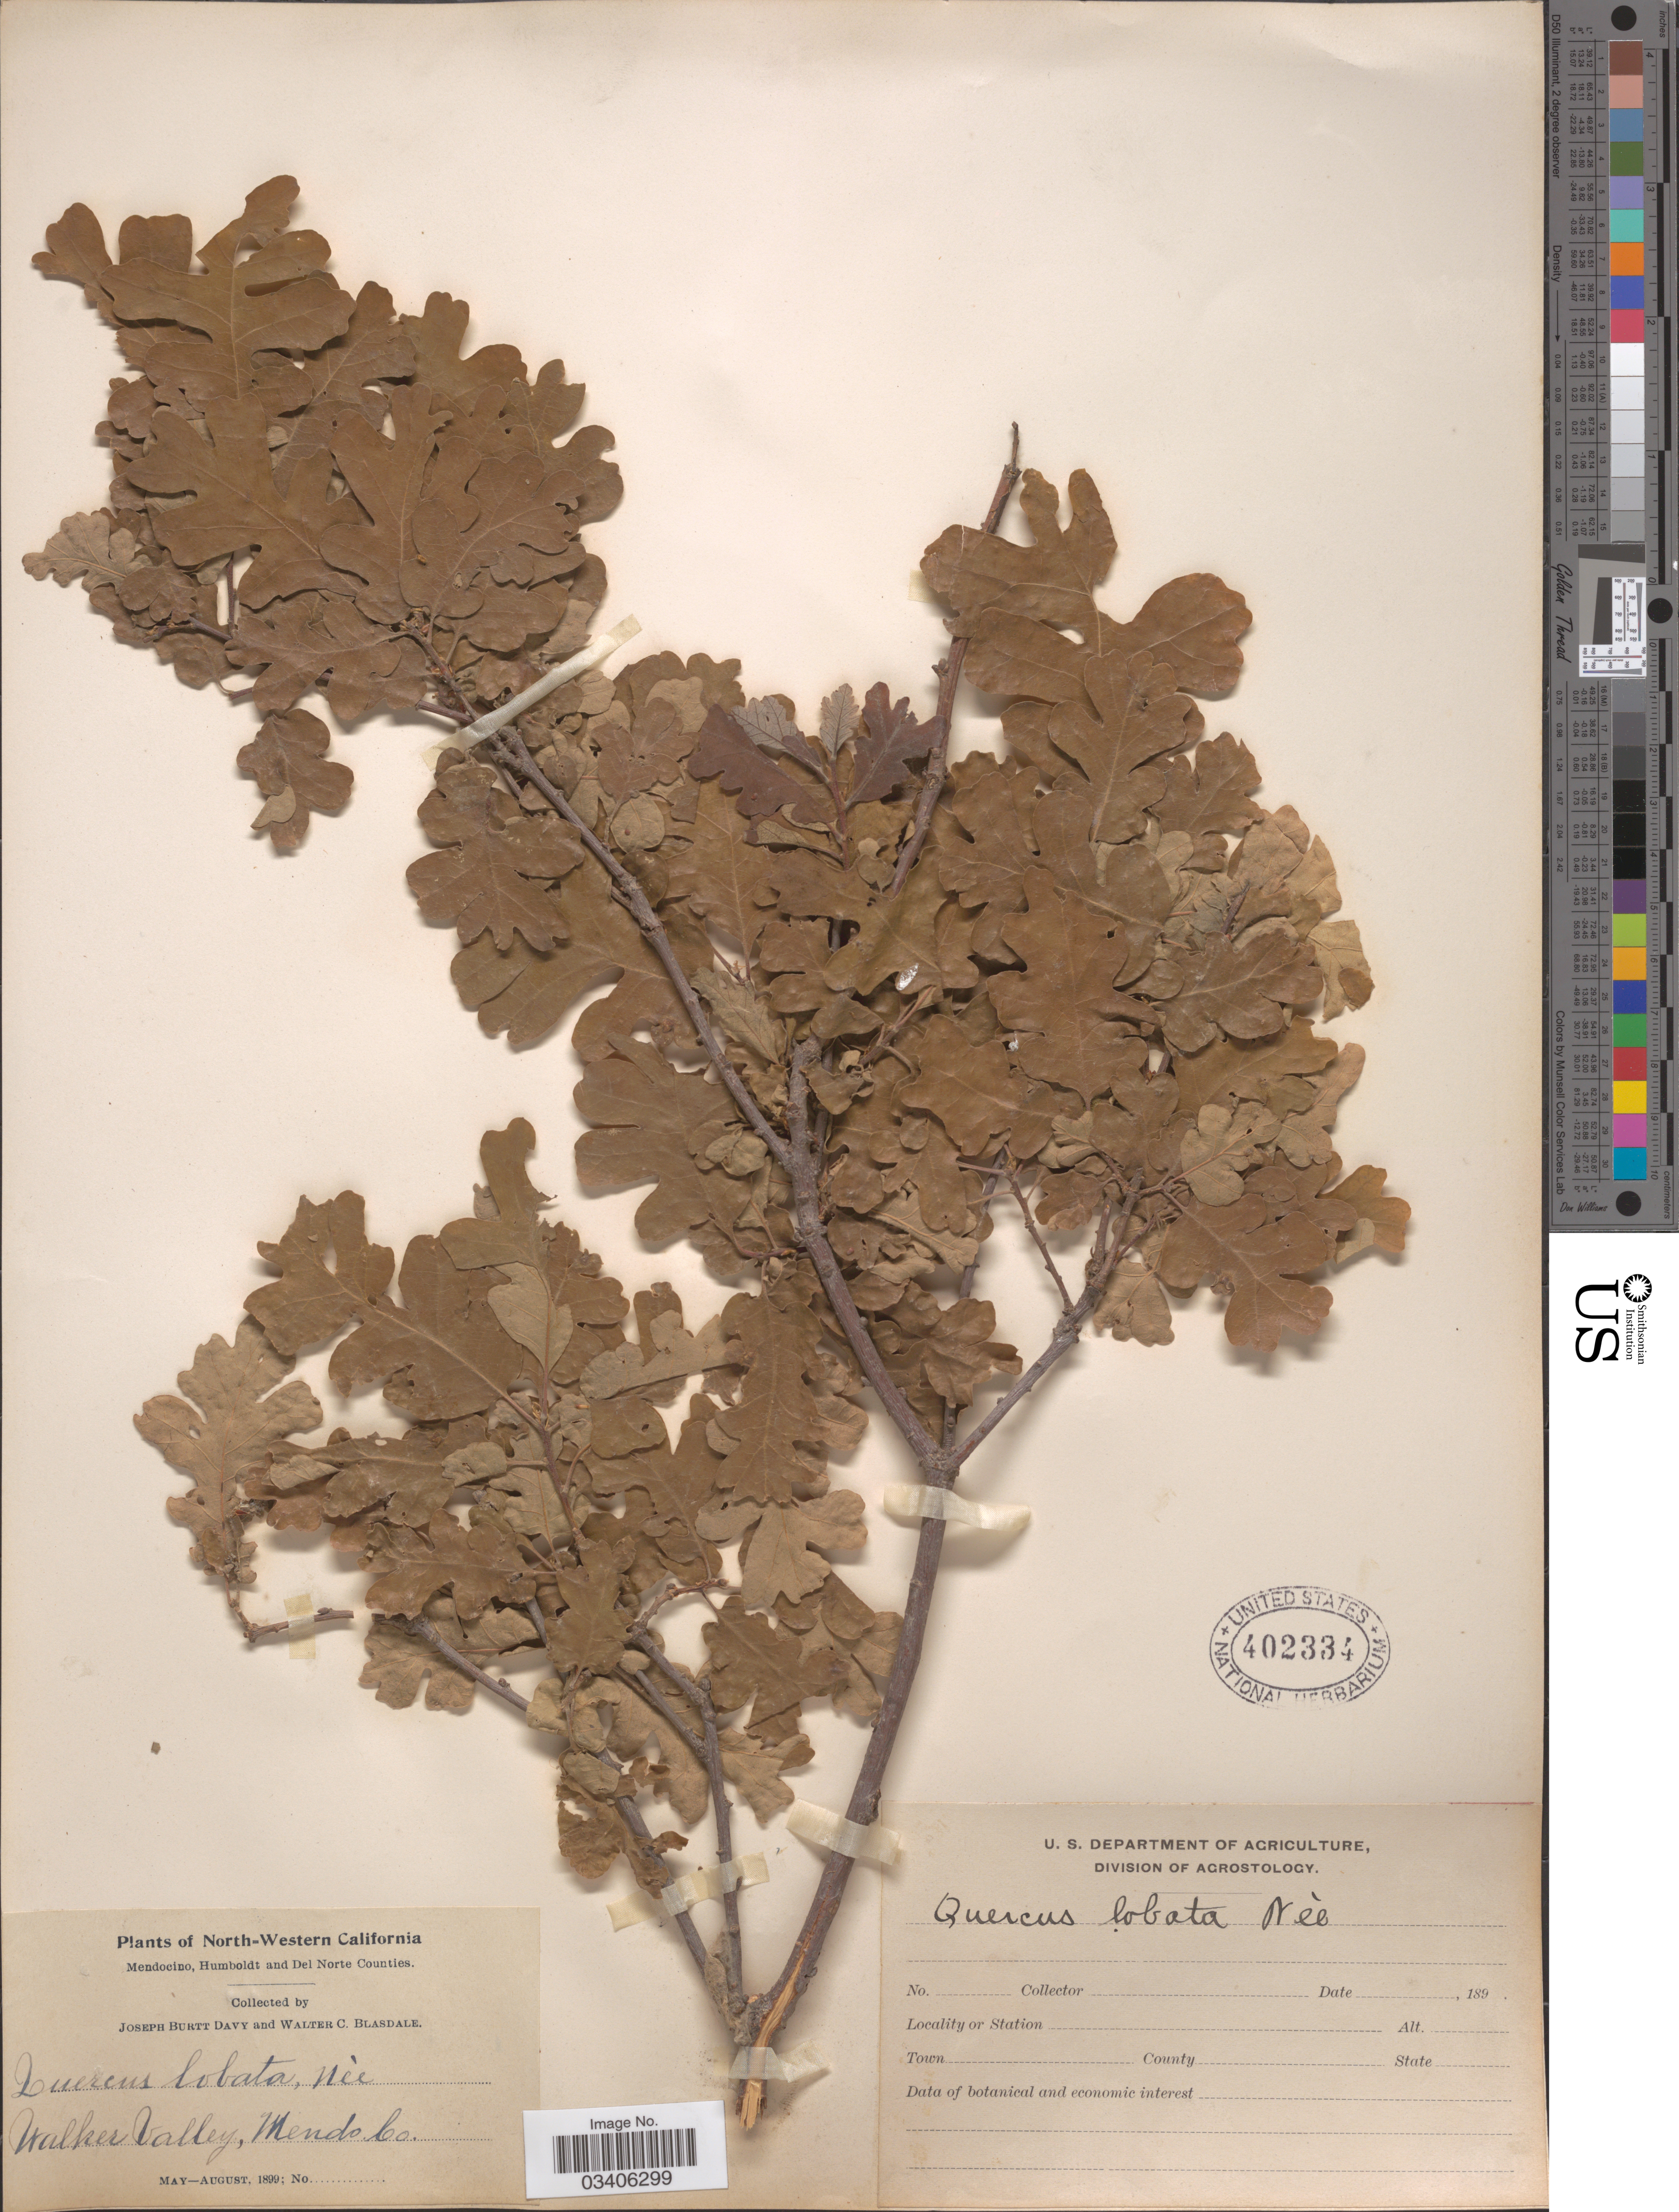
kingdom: Plantae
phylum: Tracheophyta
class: Magnoliopsida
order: Fagales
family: Fagaceae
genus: Quercus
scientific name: Quercus lobata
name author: Née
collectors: J. Burtt Davy & W. Blasdale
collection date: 1899-05/1899-08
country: United States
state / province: California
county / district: Mendocino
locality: North-Western California. Mendocino, Humboldt and Del Norte-Counties. Walker Valley, Mendo. Co.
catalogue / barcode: US 402334